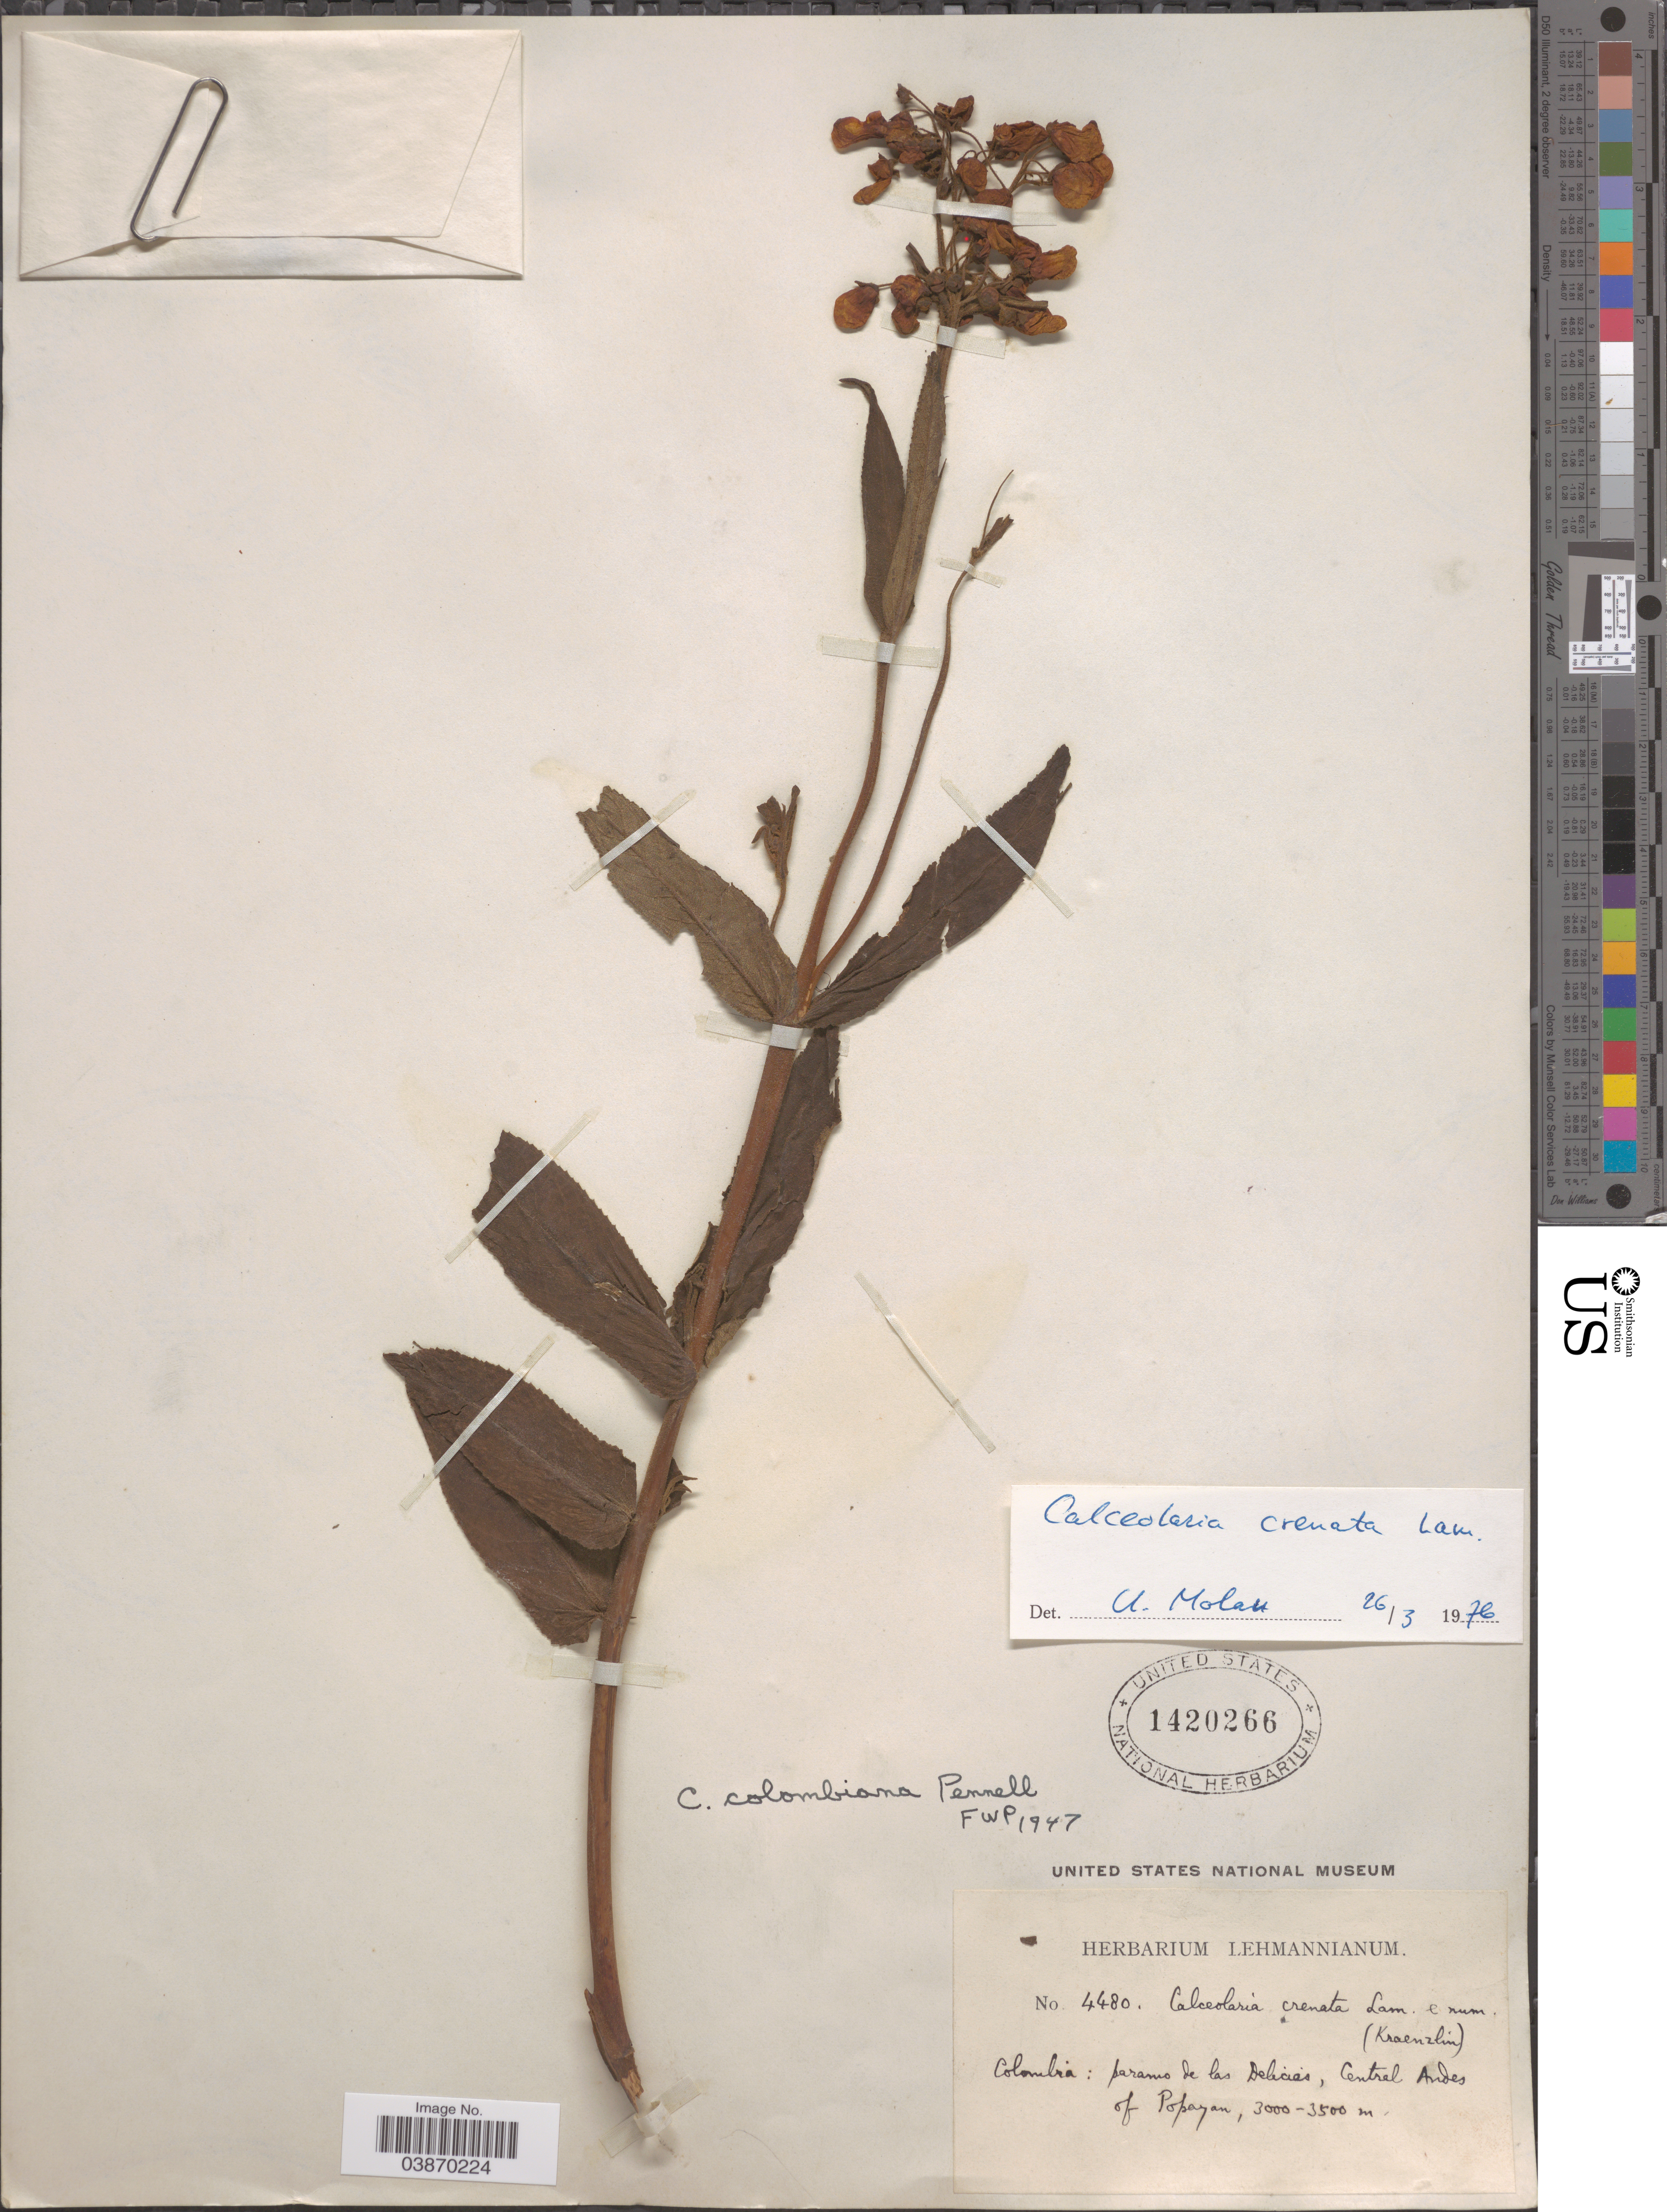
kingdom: Plantae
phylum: Tracheophyta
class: Magnoliopsida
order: Lamiales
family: Calceolariaceae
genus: Calceolaria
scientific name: Calceolaria crenata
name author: Lam.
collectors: ex herb. Lehmannianum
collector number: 4480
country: Colombia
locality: Paramo de las Delicias, Central Andes of Popayan.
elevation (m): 3000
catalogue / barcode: US 1420266